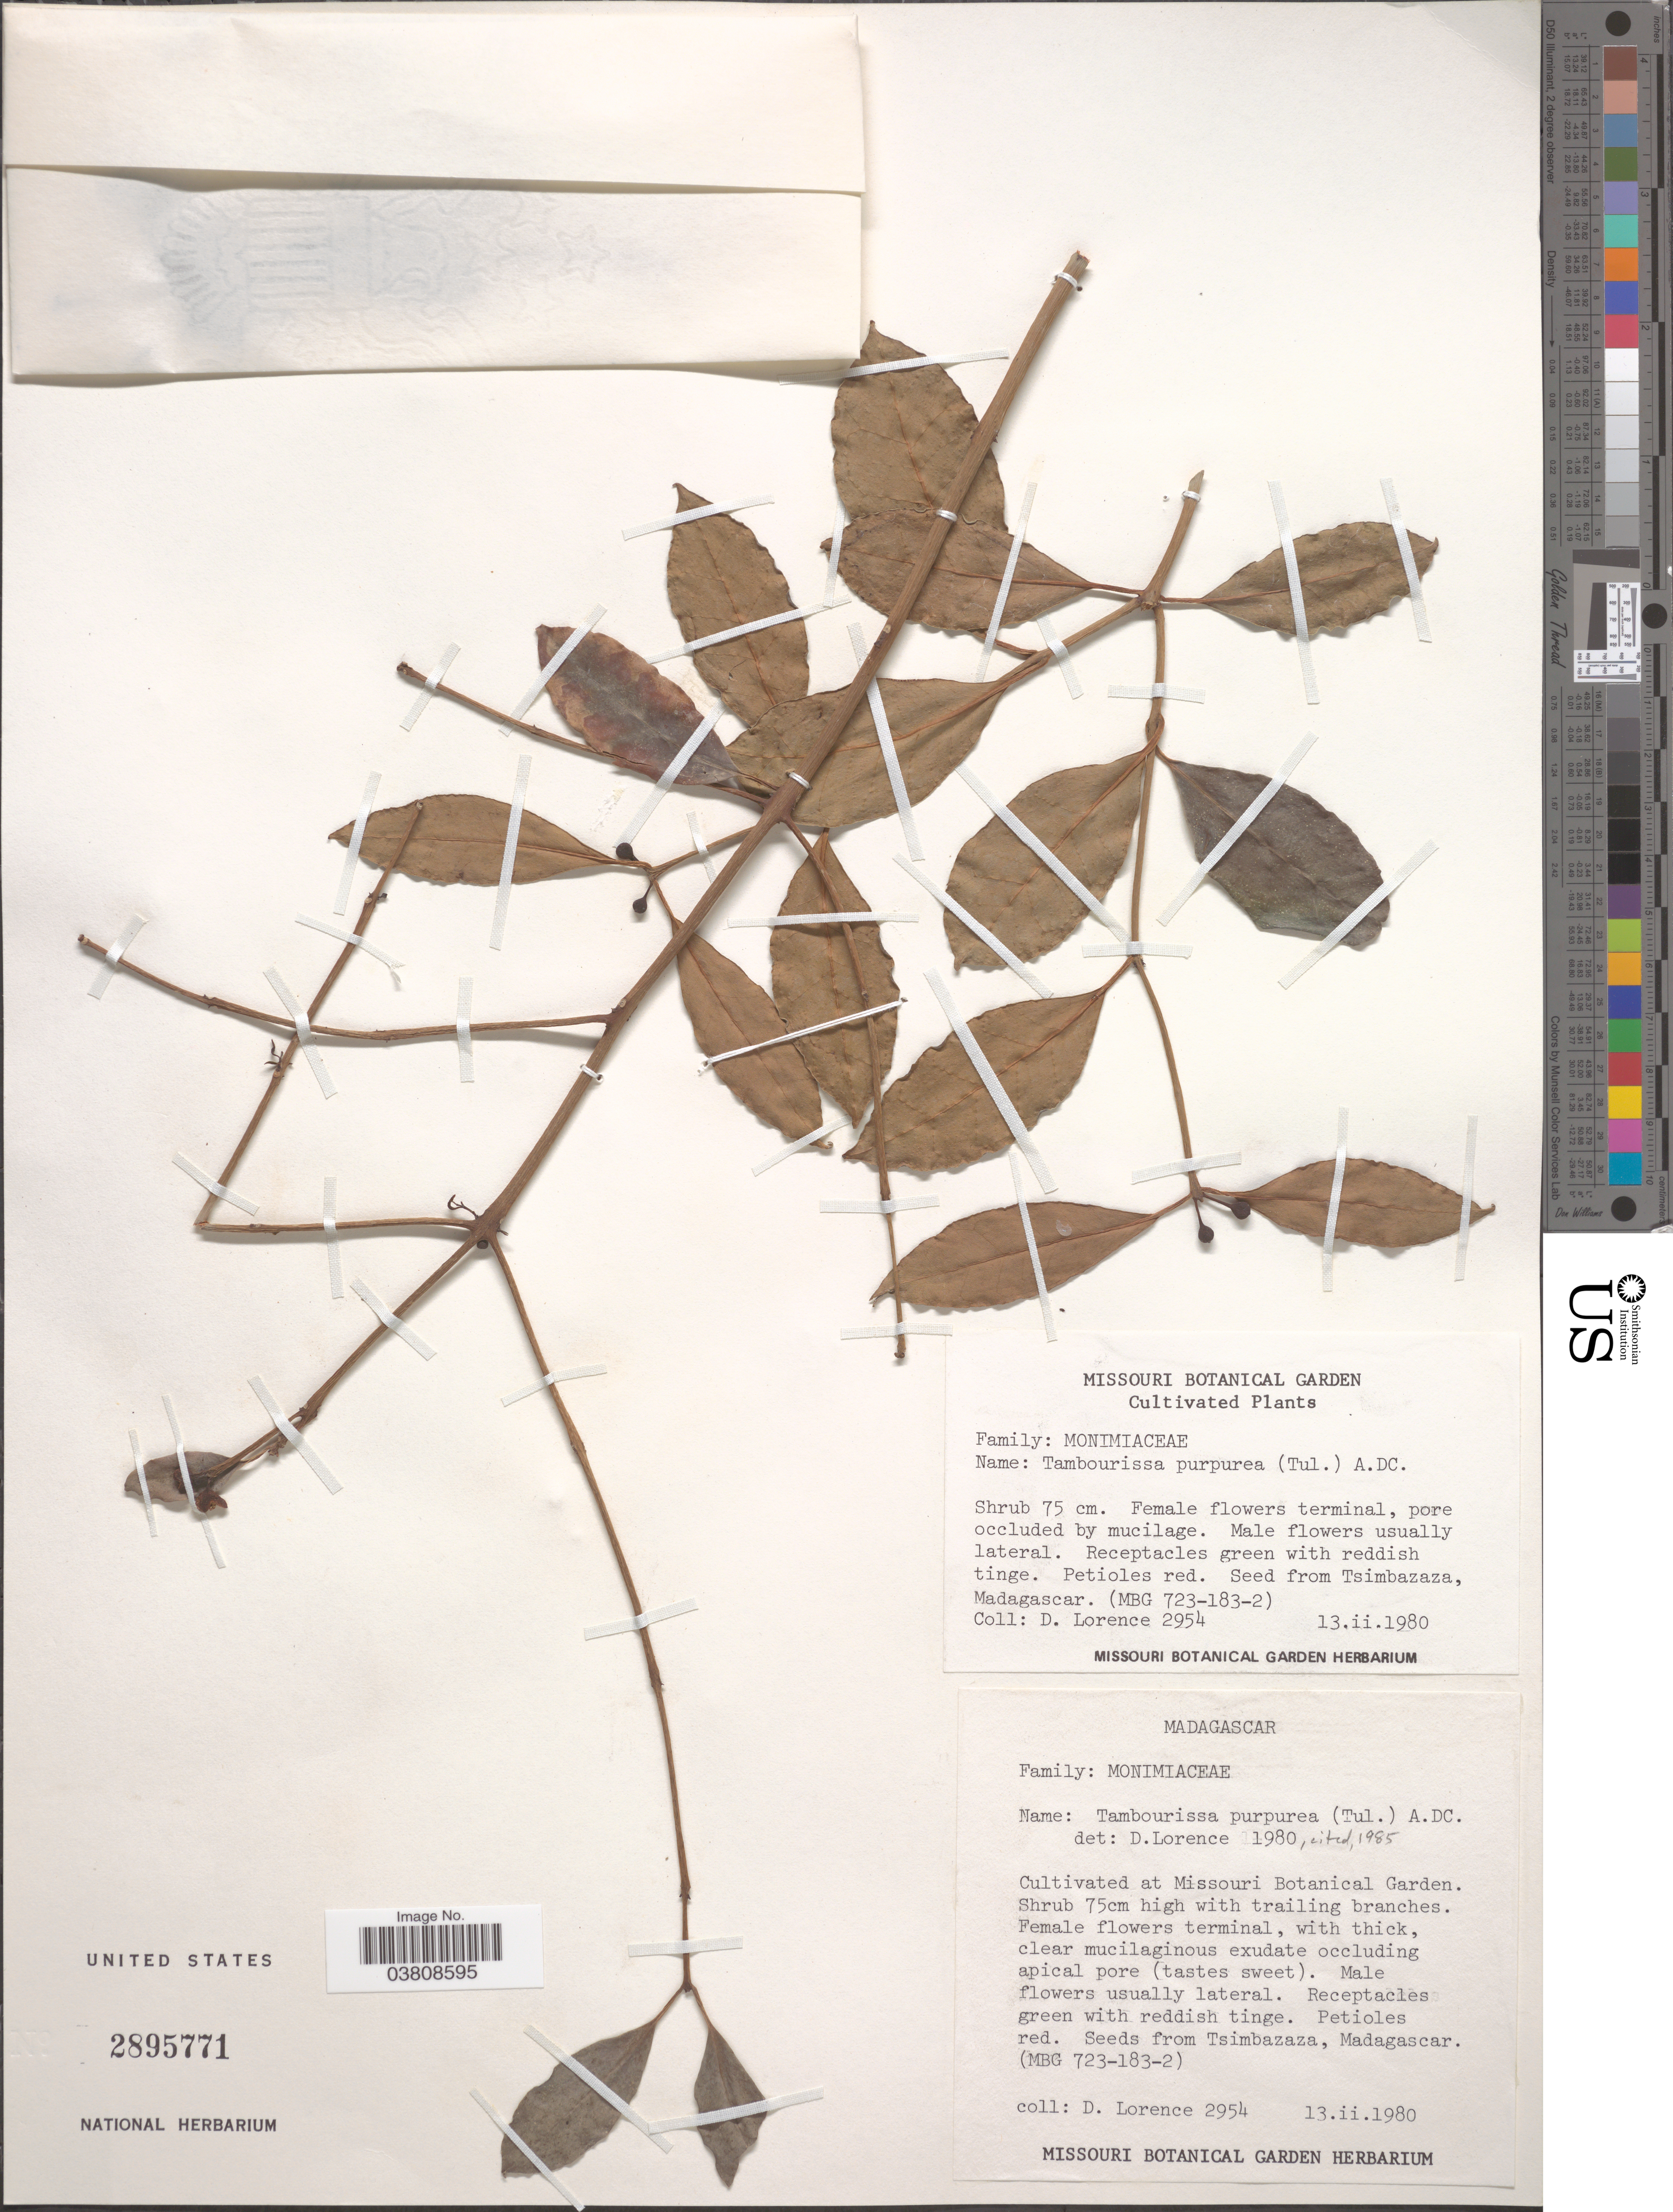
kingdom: Plantae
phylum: Tracheophyta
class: Magnoliopsida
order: Laurales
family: Monimiaceae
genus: Tambourissa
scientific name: Tambourissa purpurea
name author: (Tul.) A. DC.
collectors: D. Lorence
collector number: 2954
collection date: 1980-02-13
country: United States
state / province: Missouri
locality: Missouri Botanical Garden.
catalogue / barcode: US 2895771